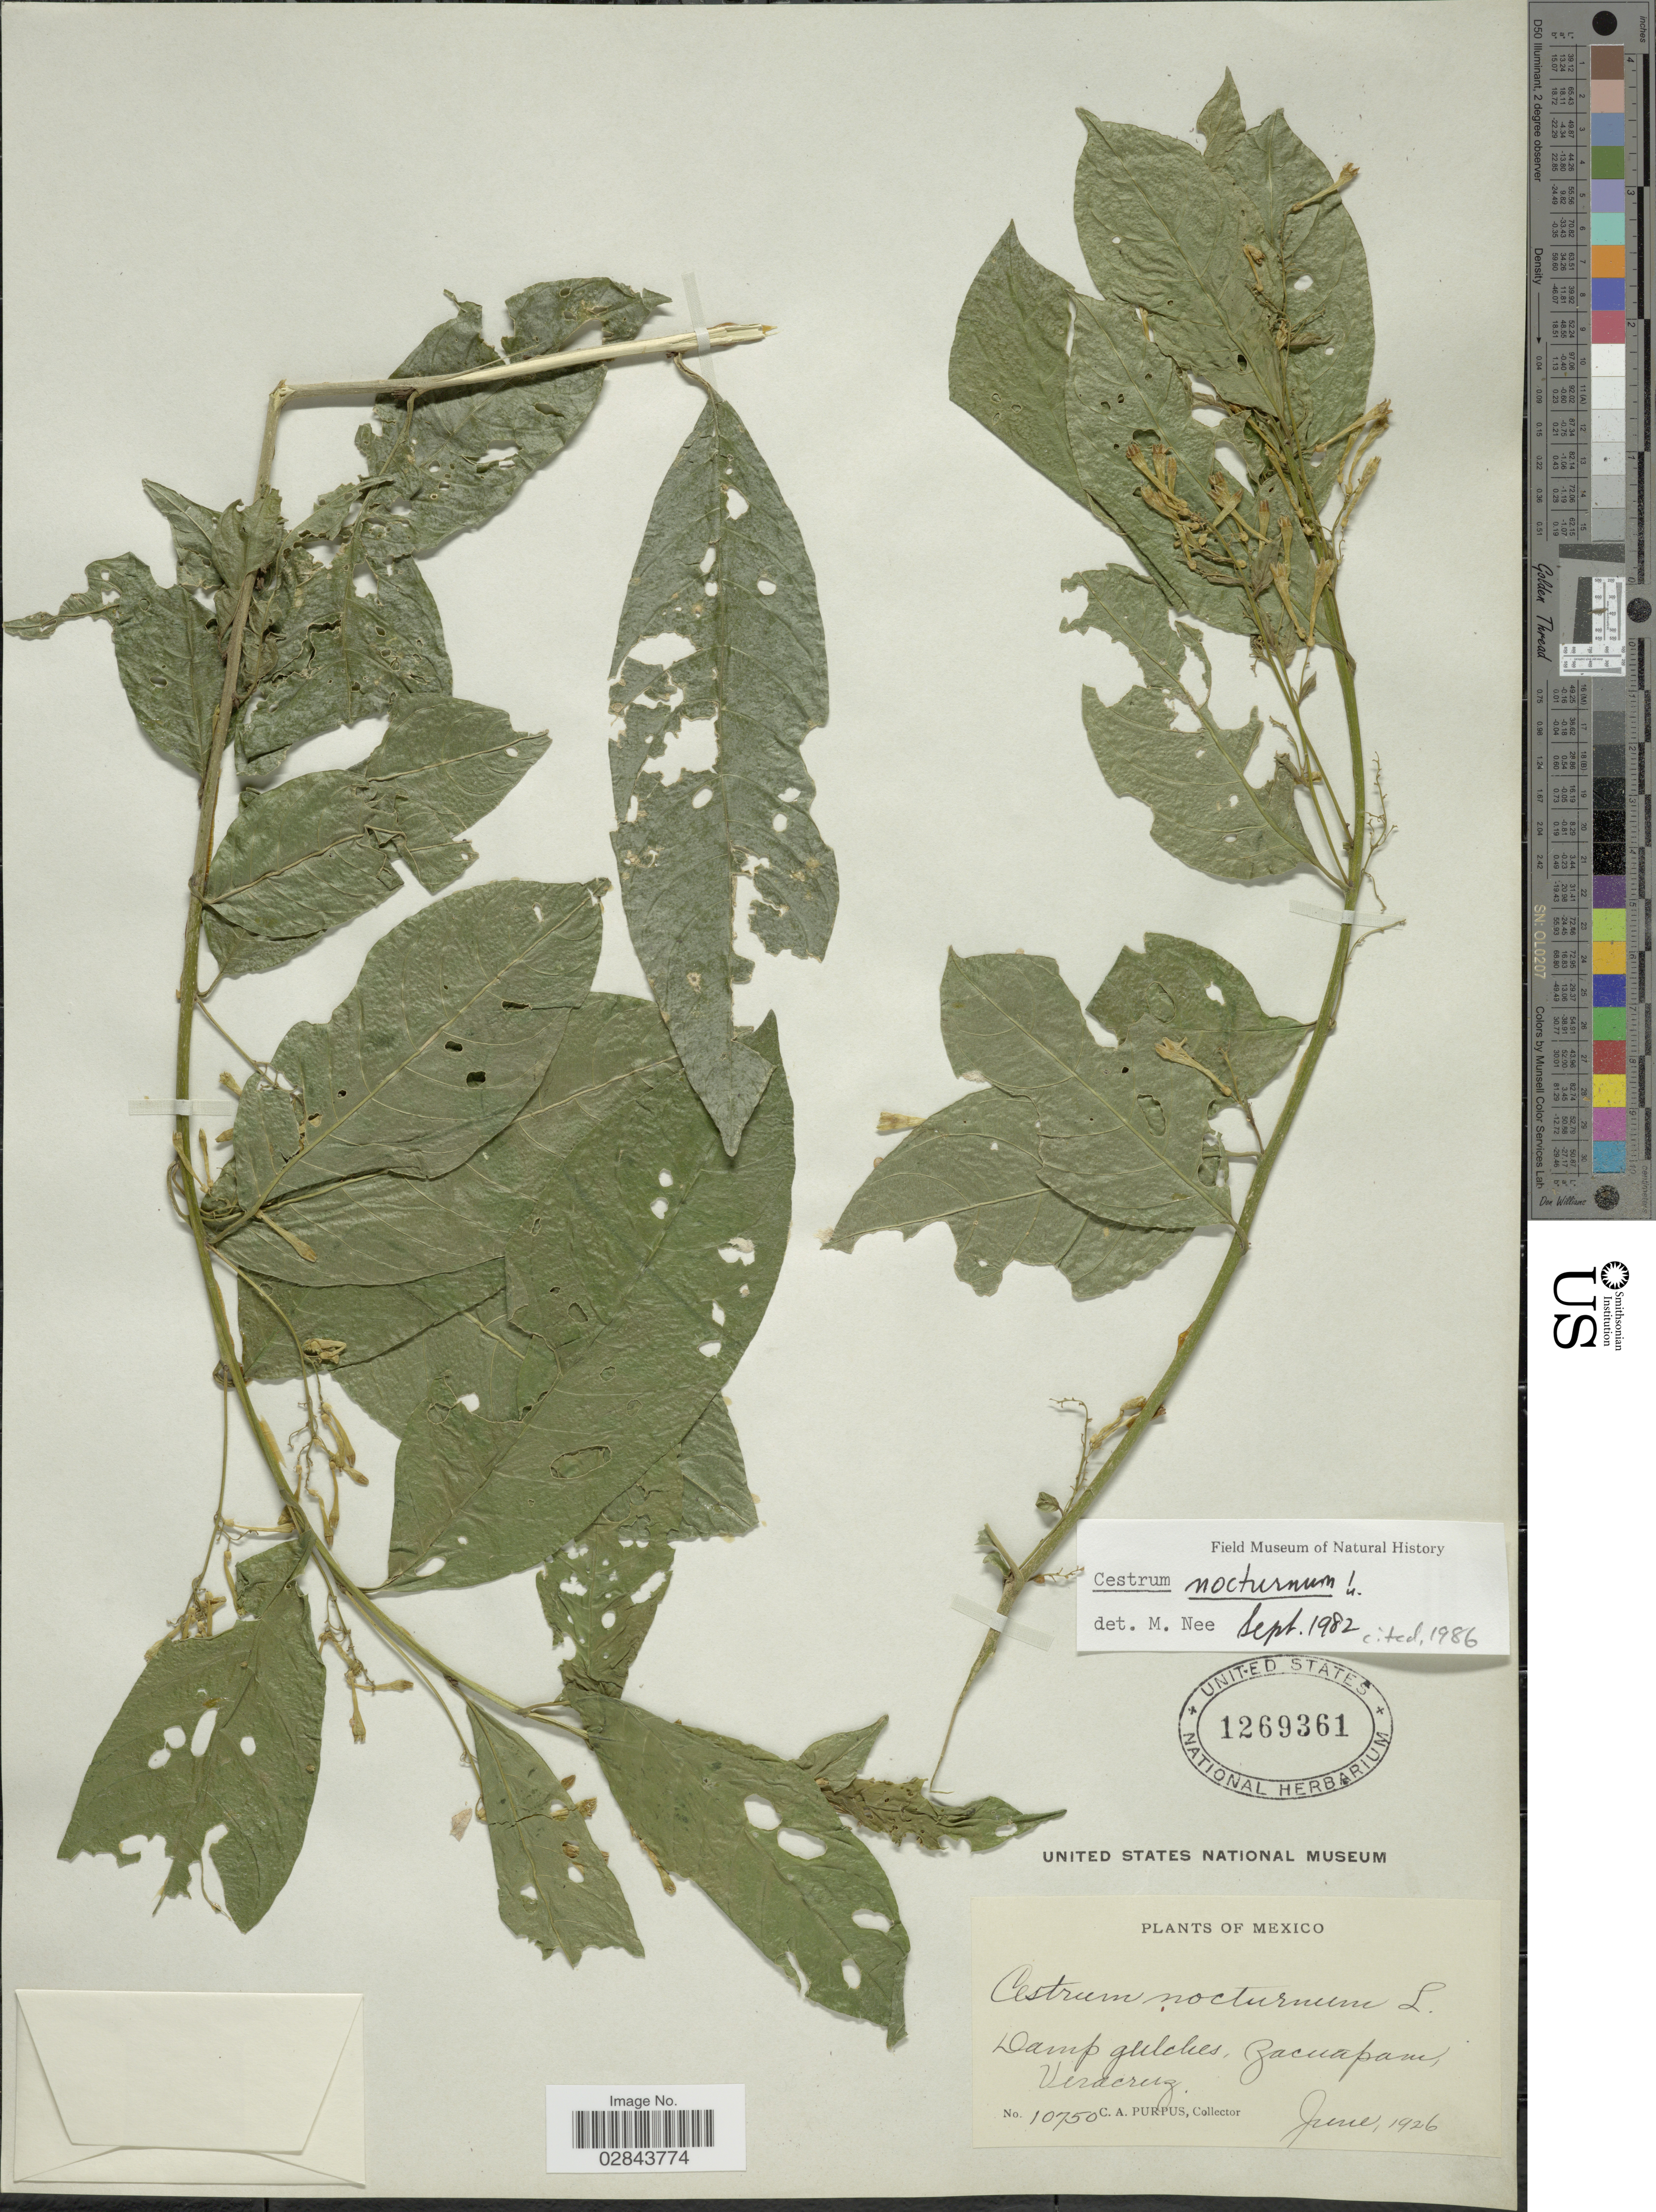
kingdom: Plantae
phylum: Tracheophyta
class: Magnoliopsida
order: Solanales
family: Solanaceae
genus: Cestrum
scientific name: Cestrum nocturnum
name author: L.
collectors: C. A. Purpus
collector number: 10750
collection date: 1926-06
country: Mexico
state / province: Veracruz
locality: Damp gulches, Zacuapan, Veracruz.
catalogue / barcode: US 1269361